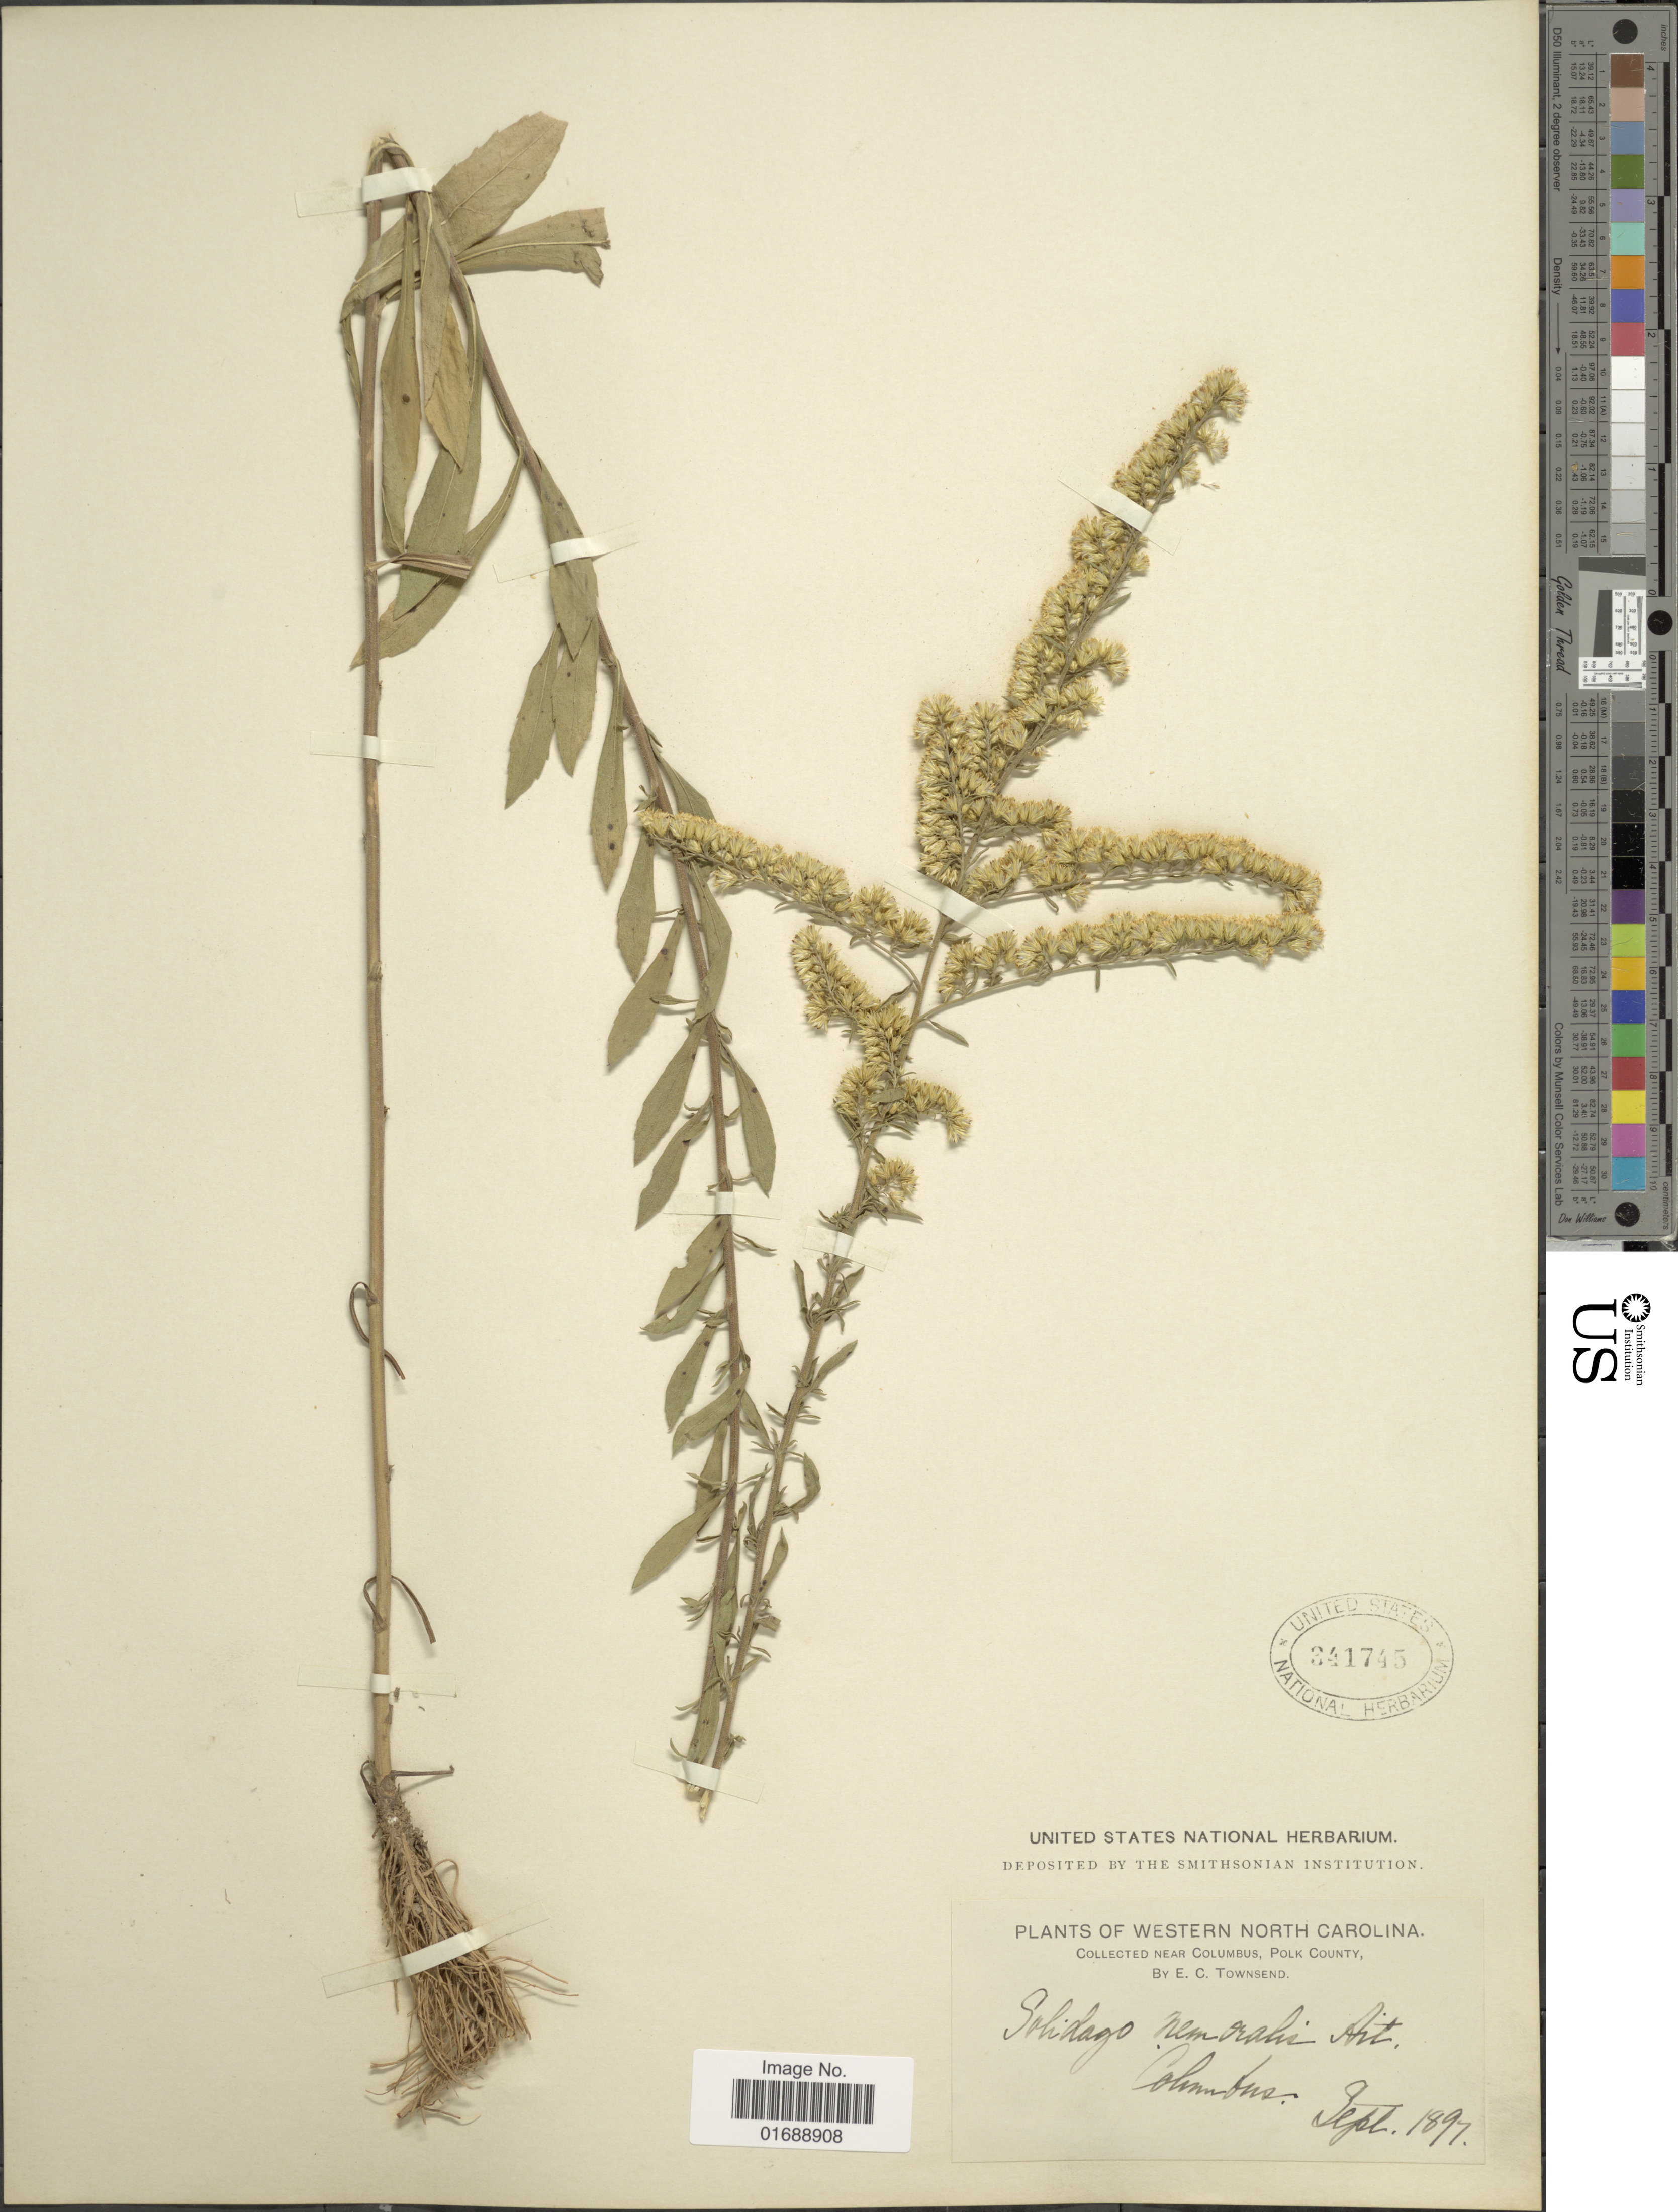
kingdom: Plantae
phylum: Tracheophyta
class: Magnoliopsida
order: Asterales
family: Asteraceae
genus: Solidago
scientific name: Solidago nemoralis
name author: Aiton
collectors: E. C. Townsend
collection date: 1897-09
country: United States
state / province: North Carolina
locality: Western North Carolina, near Colombus, Polk County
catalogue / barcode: US 341745